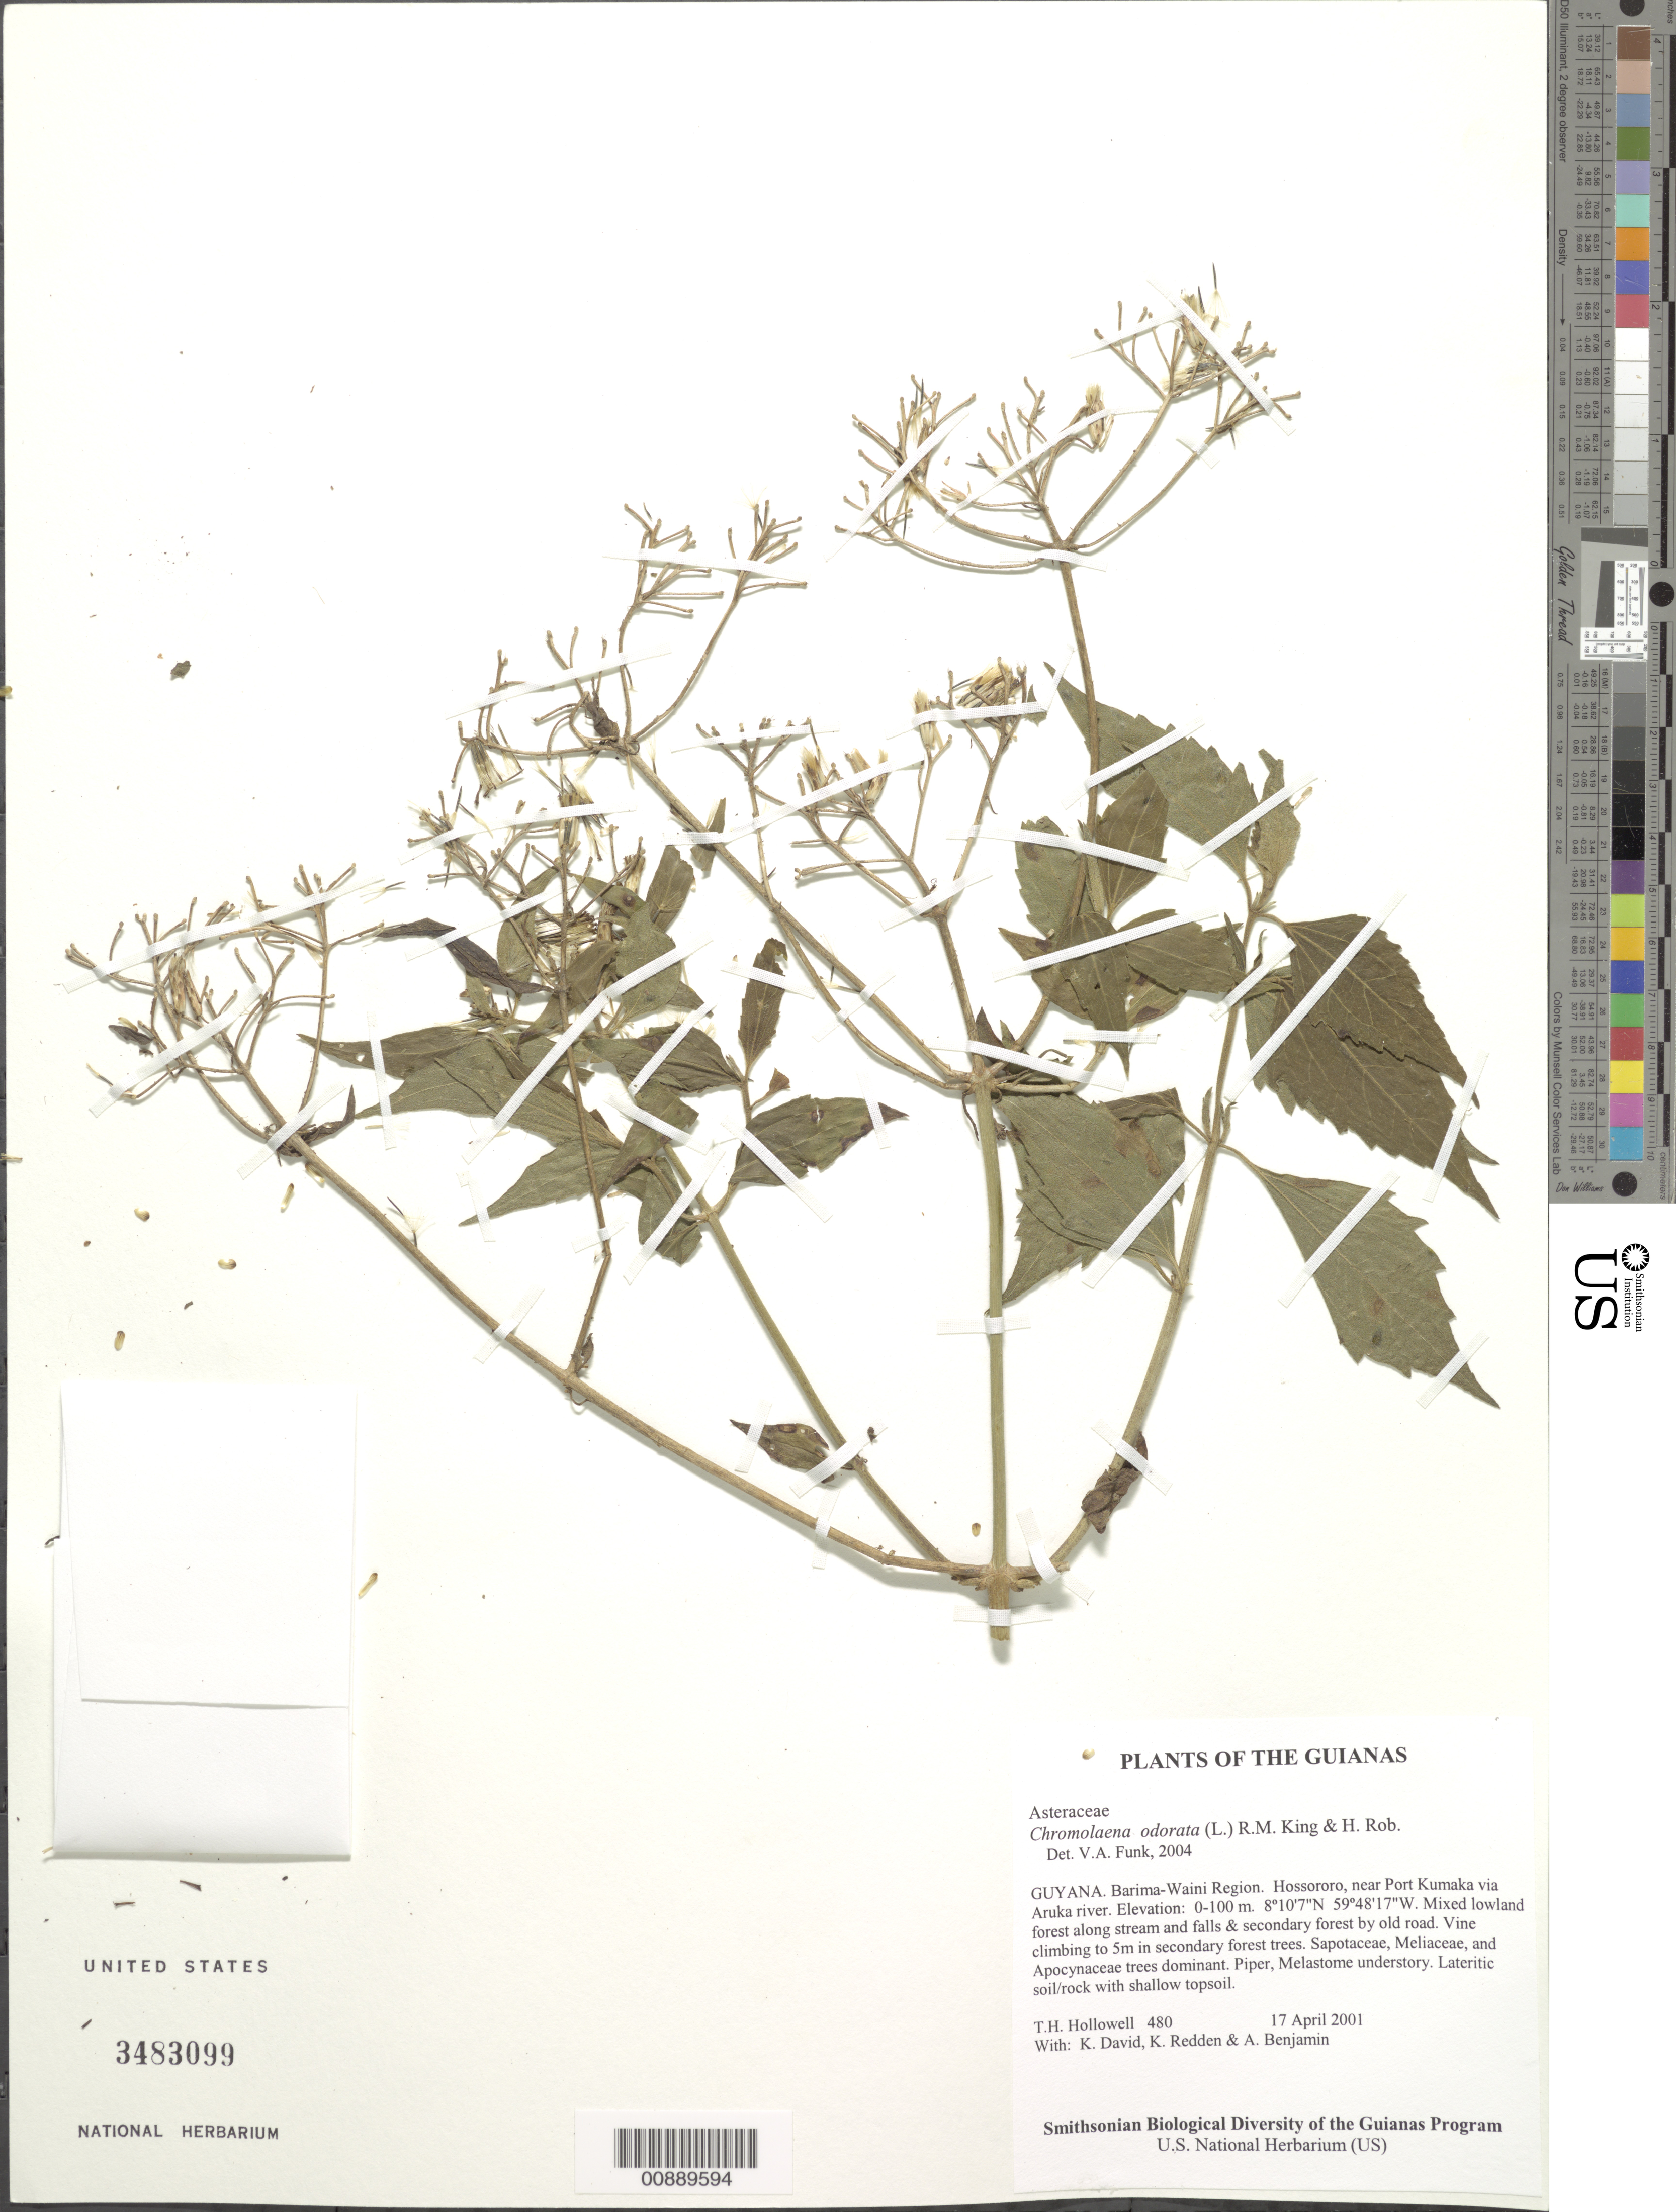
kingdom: Plantae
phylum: Tracheophyta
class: Magnoliopsida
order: Asterales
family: Asteraceae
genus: Chromolaena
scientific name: Chromolaena odorata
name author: (L.) R.M. King & H. Rob.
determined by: Funk, Vicki A., (BOT), Smithsonian Institution - National Museum of Natural History (UNITED STATES)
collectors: T. Hollowell, K. David, K. M. Redden & A. Benjamin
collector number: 480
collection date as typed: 17 April 2001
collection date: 2001-04-17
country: Guyana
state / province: Barima-Waini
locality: Hossororo, near Port Kumaka via Aruka river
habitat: Mixed lowland forest along stream and falls & secondary forest by old road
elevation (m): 0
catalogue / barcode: US 3483099